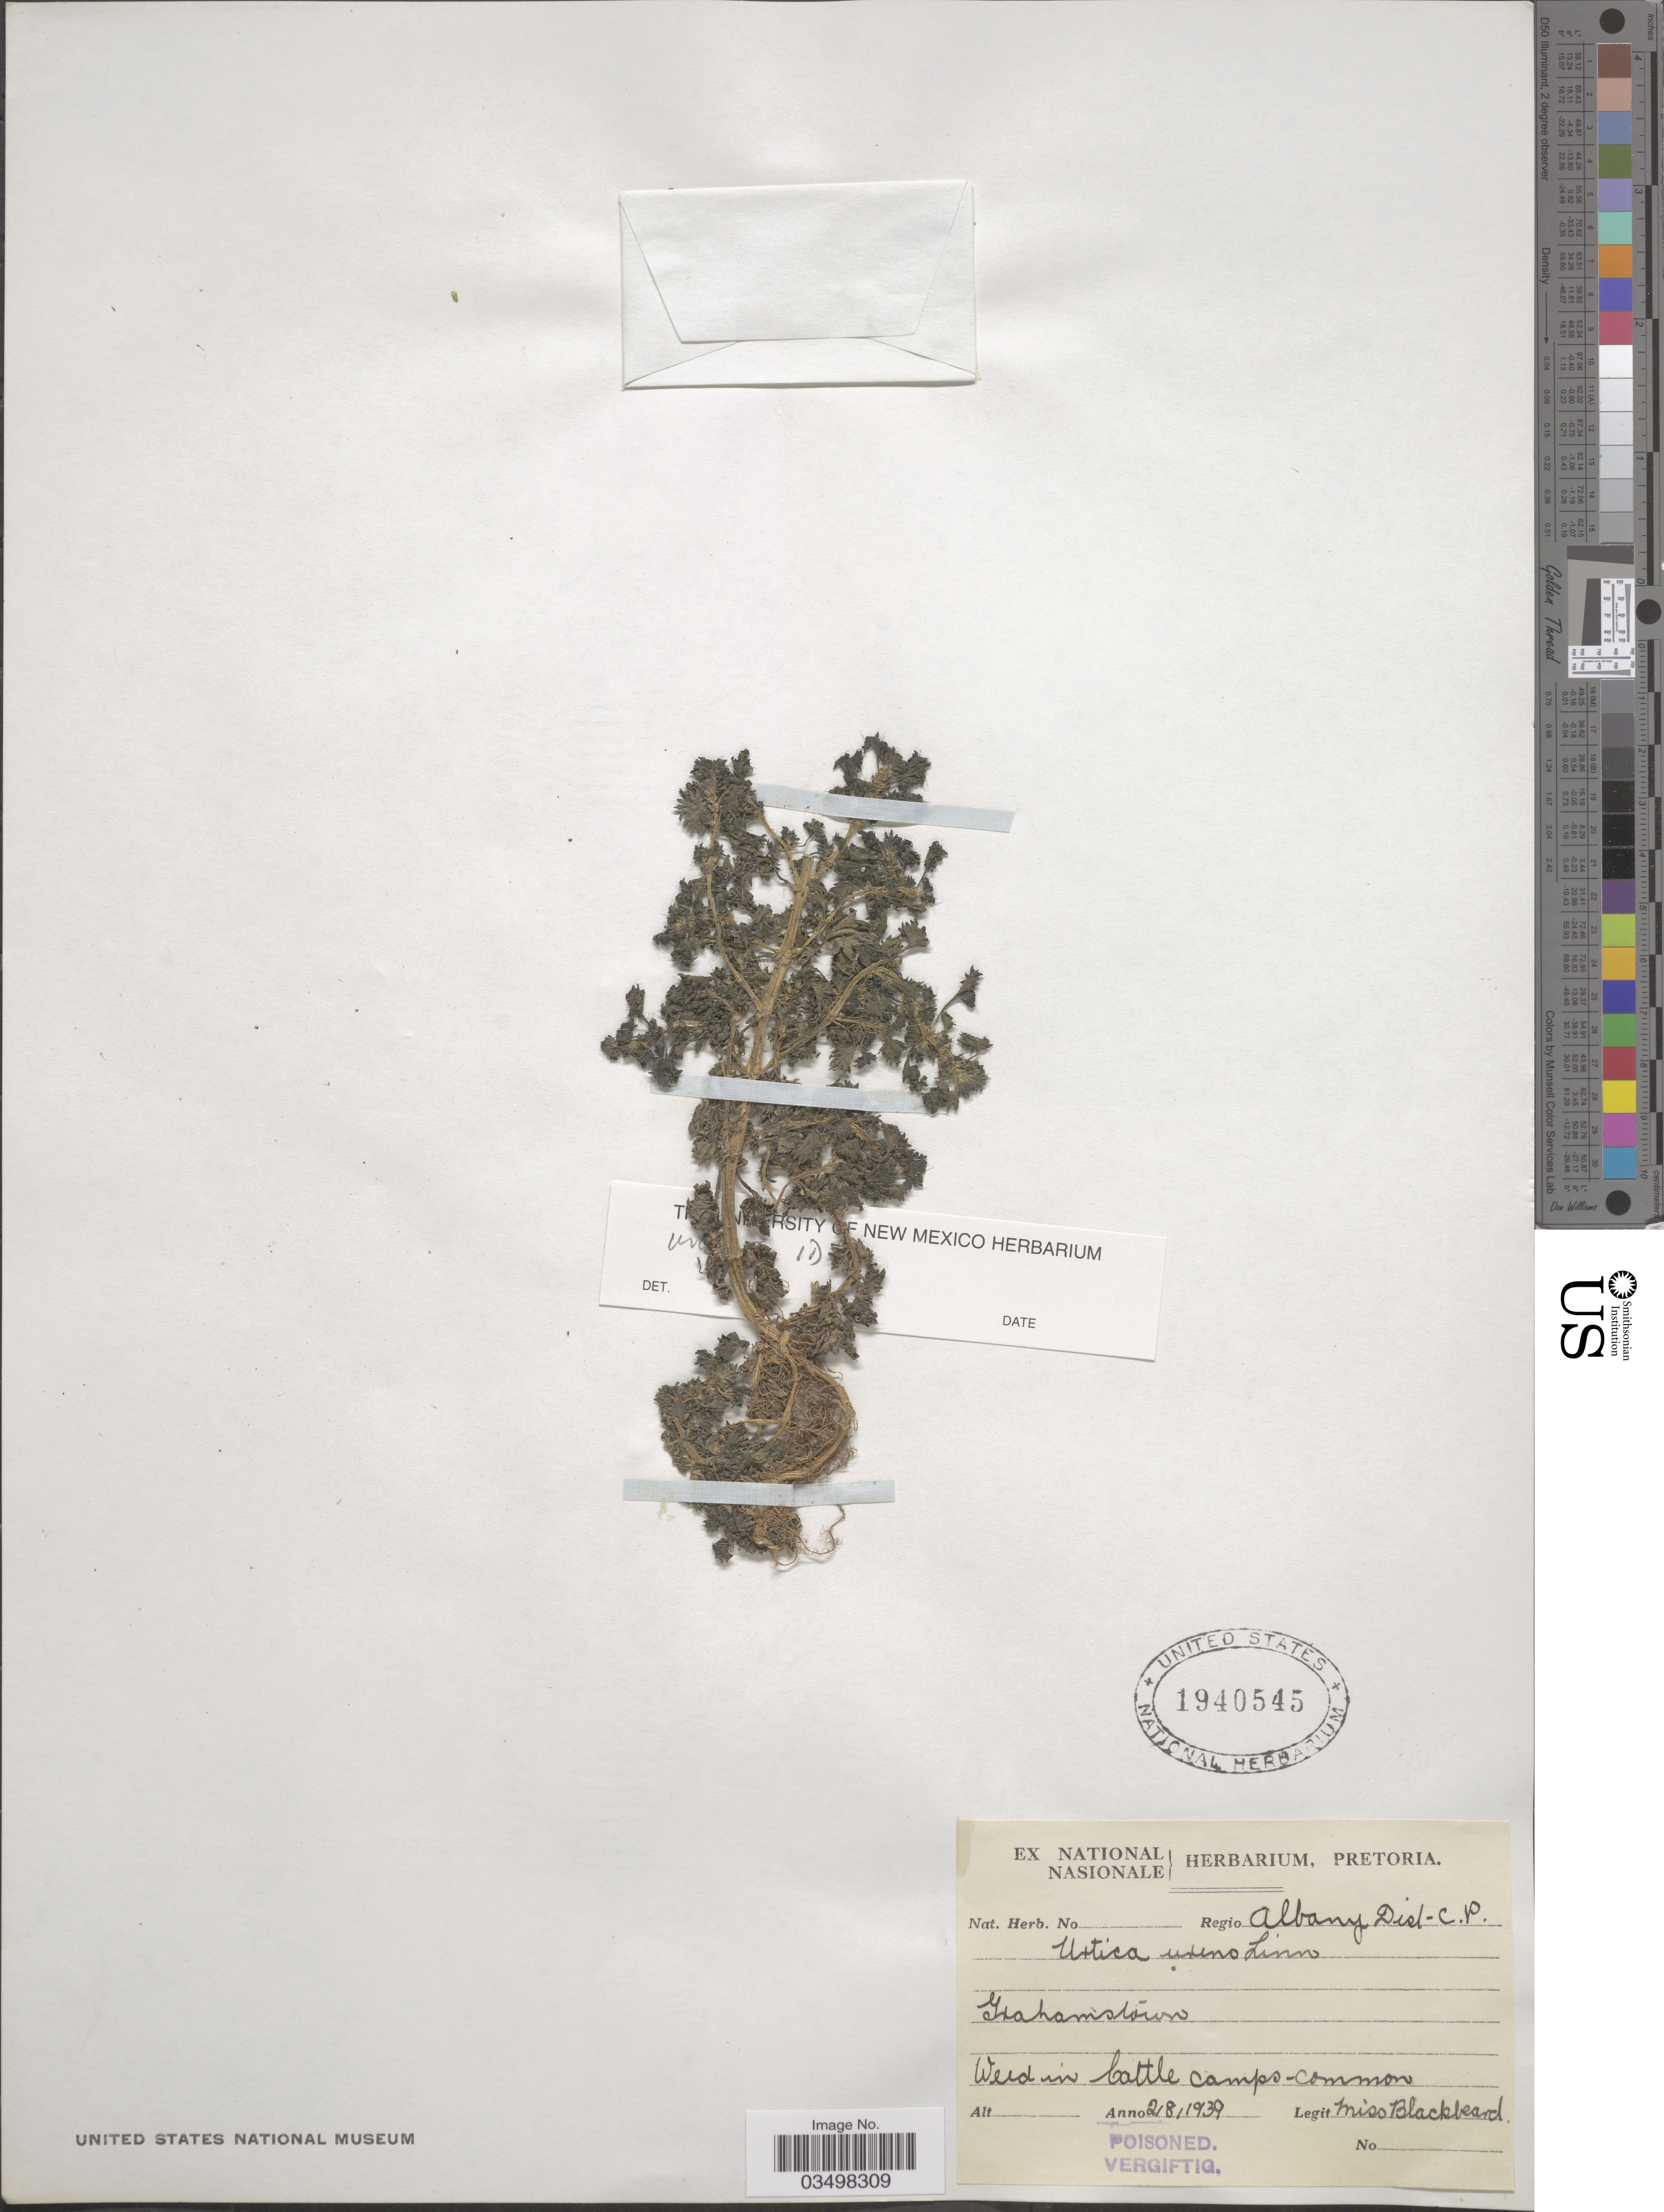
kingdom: Plantae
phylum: Tracheophyta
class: Magnoliopsida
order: Rosales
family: Urticaceae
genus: Urtica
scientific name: Urtica urens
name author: L.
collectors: Miss Blackbeard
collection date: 1939-08-02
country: South Africa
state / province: Eastern Cape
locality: Regio Albany. Dist. C. P. Grahamstown. Weed in battle camps.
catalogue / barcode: US 1940545